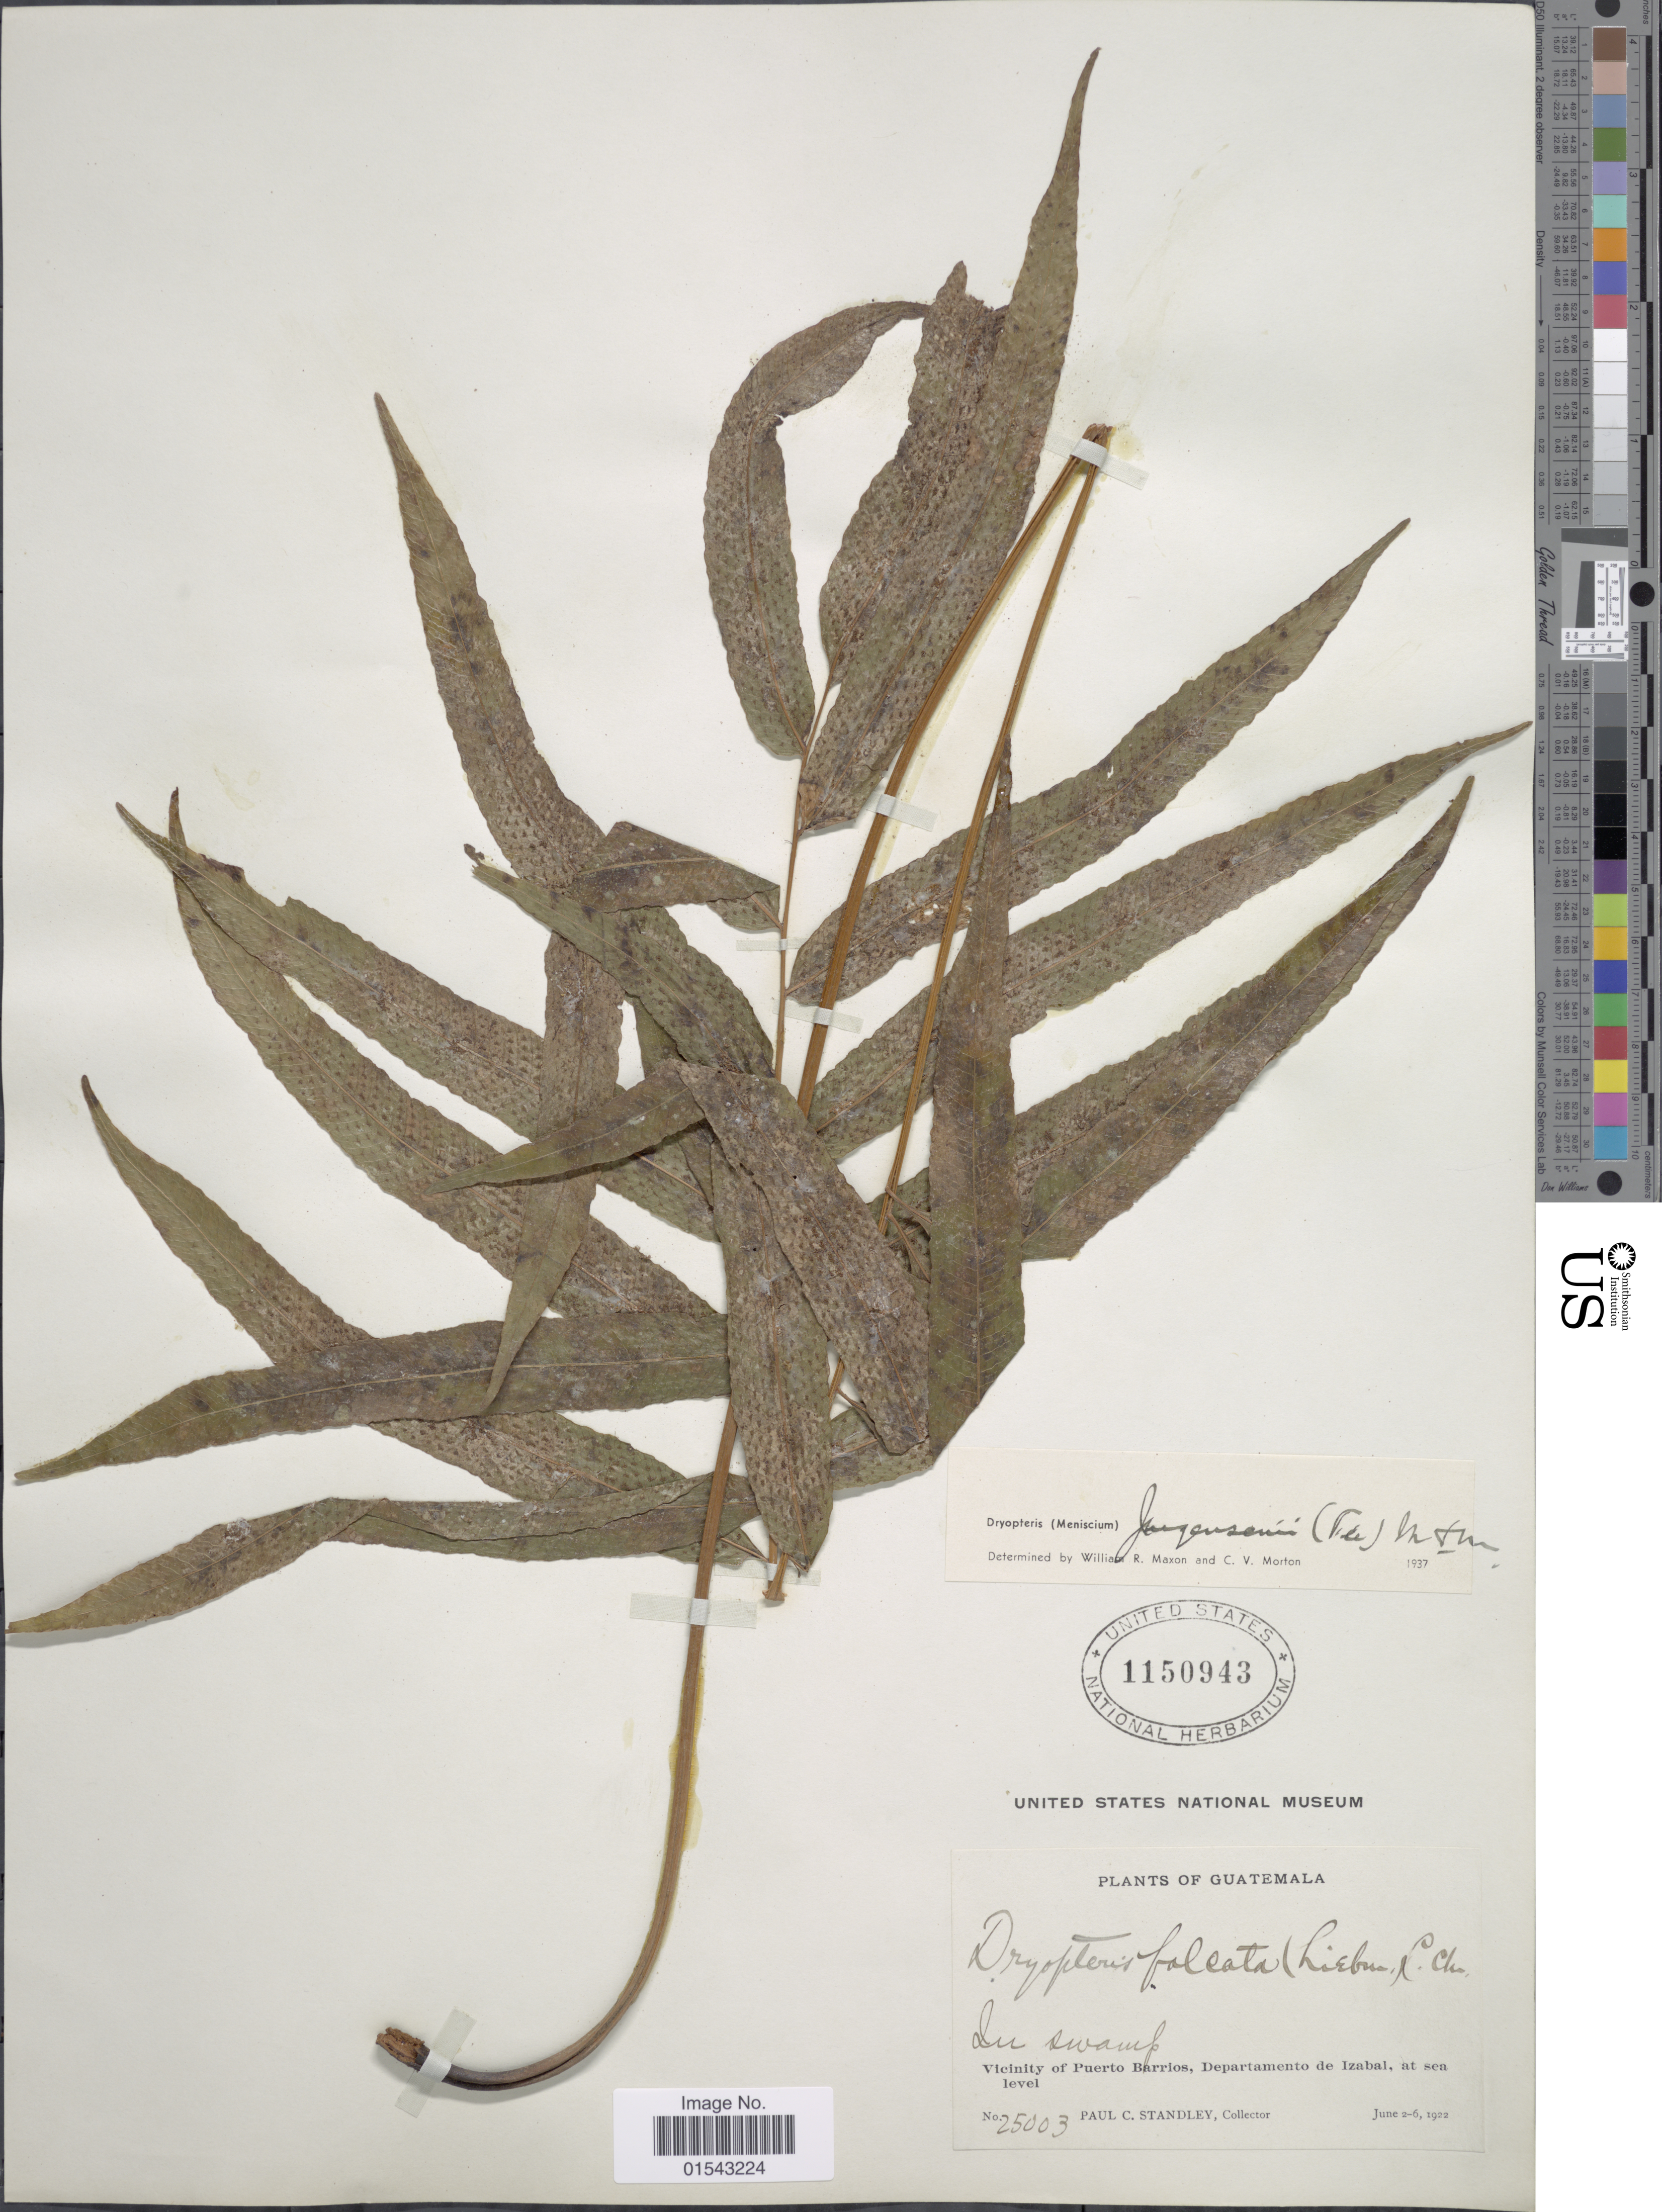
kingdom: Plantae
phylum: Tracheophyta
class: Polypodiopsida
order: Polypodiales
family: Thelypteridaceae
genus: Meniscium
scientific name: Meniscium falcatum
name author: Liebm.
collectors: P. C. Standley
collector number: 25003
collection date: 1922-06-02/1922-06-06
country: Guatemala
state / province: Izabal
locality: Guatemala, vicinity of Puerto Barrios, Departamento de Izabal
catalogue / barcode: US 1150943